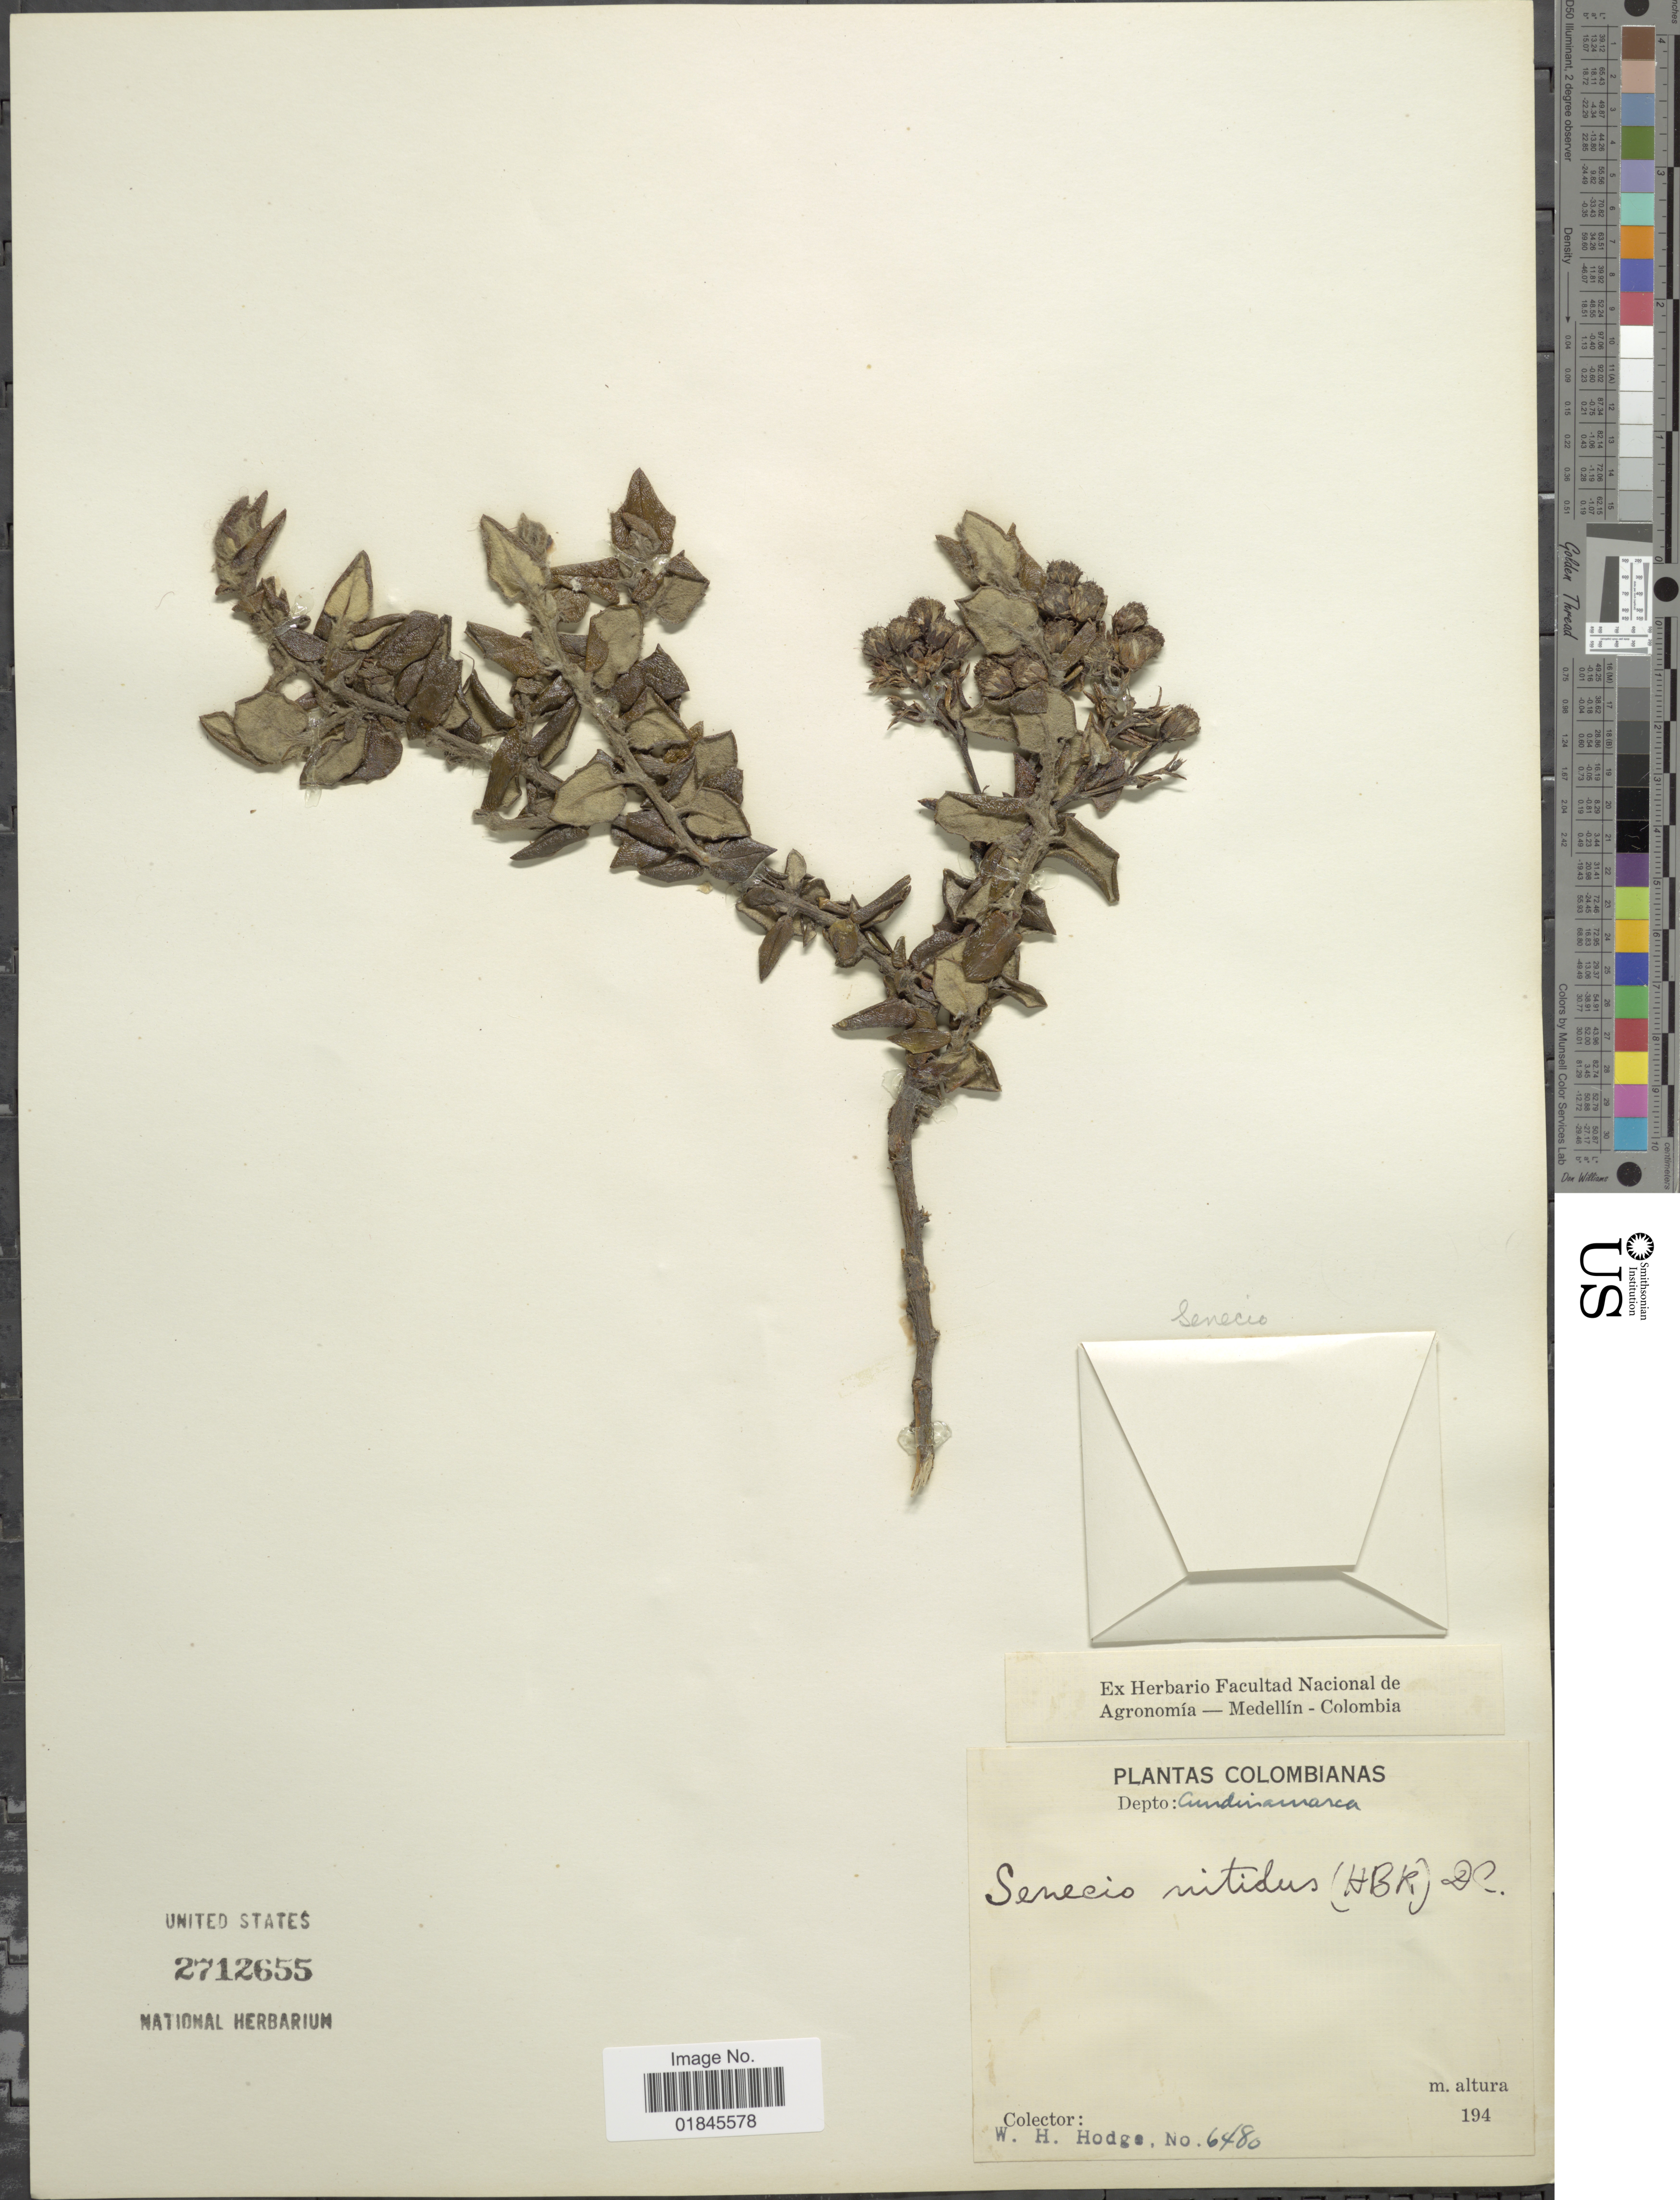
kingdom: Plantae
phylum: Tracheophyta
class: Magnoliopsida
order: Asterales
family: Asteraceae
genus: Pentacalia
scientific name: Pentacalia nitida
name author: (Kunth) Cuatrec.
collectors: W. Hodge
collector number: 6480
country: Colombia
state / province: Cundinamarca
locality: Depto: Cundinamarca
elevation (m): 194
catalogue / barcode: US 2712655